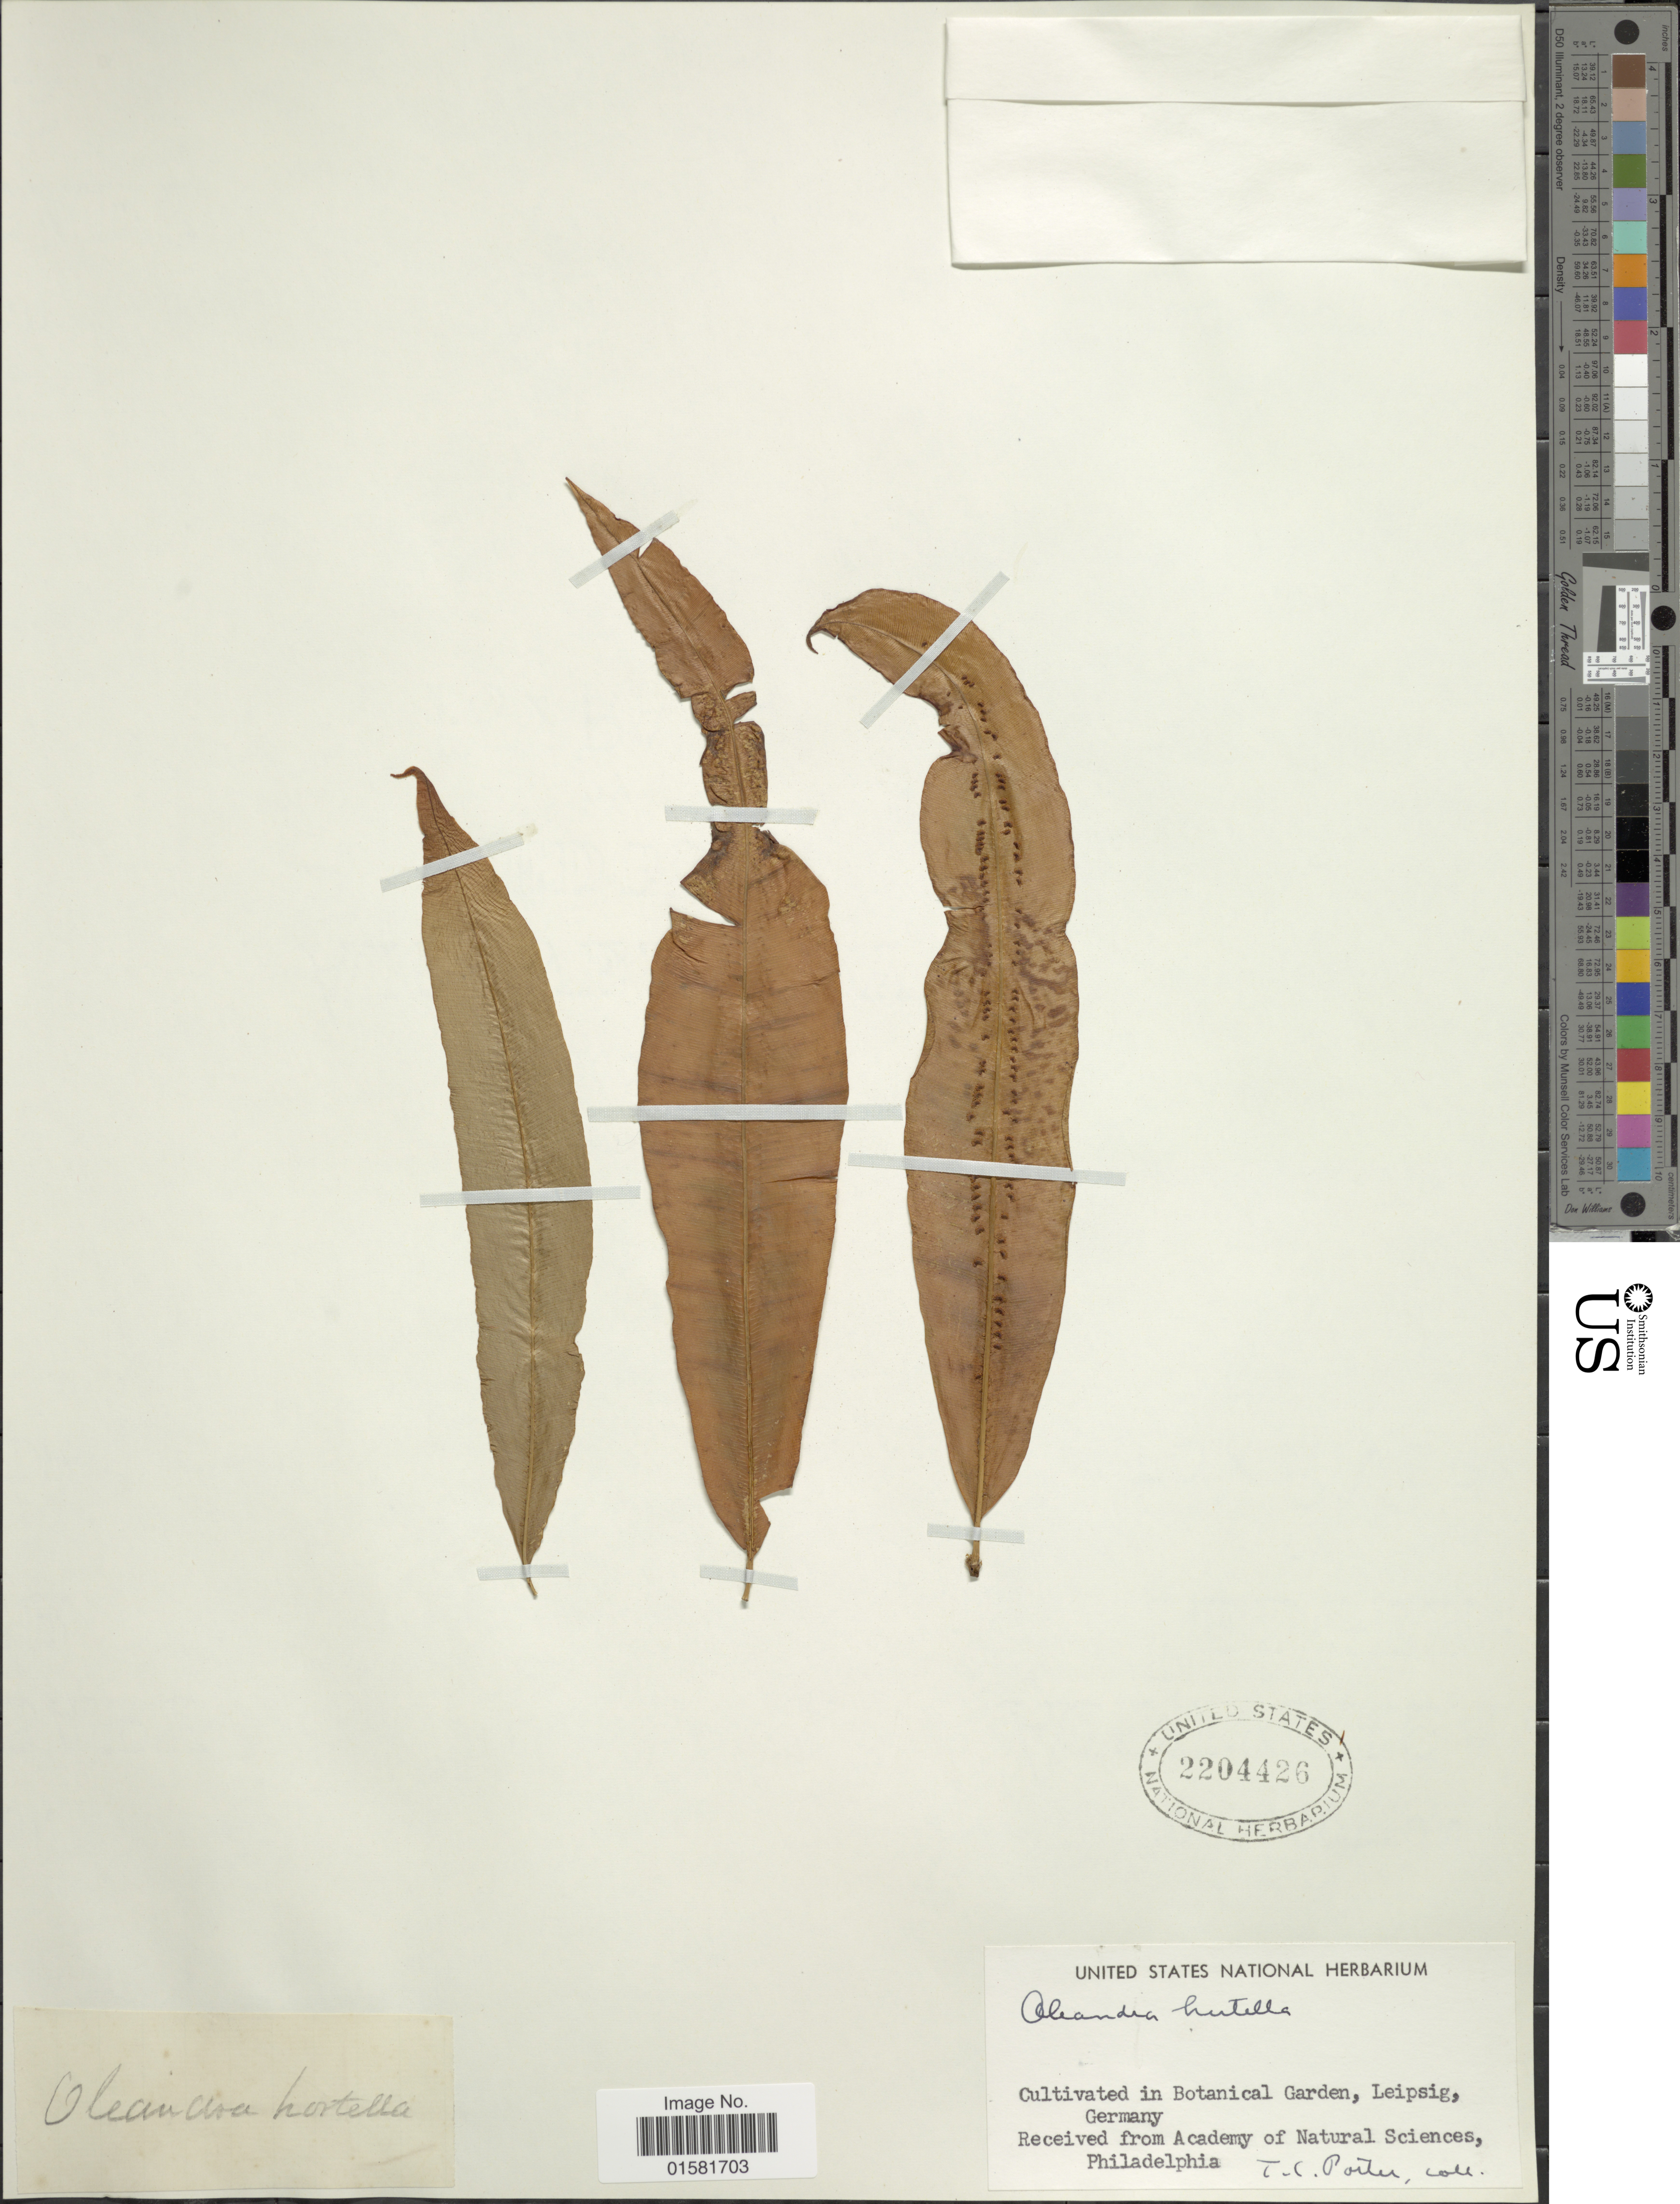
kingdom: Plantae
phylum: Tracheophyta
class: Polypodiopsida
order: Polypodiales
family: Oleandraceae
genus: Oleandra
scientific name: Oleandra hirtella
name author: Miq. ex Kunze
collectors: T. C. Porter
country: Germany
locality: Botancial Garden, Leipsig, Germany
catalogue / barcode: US 2204426